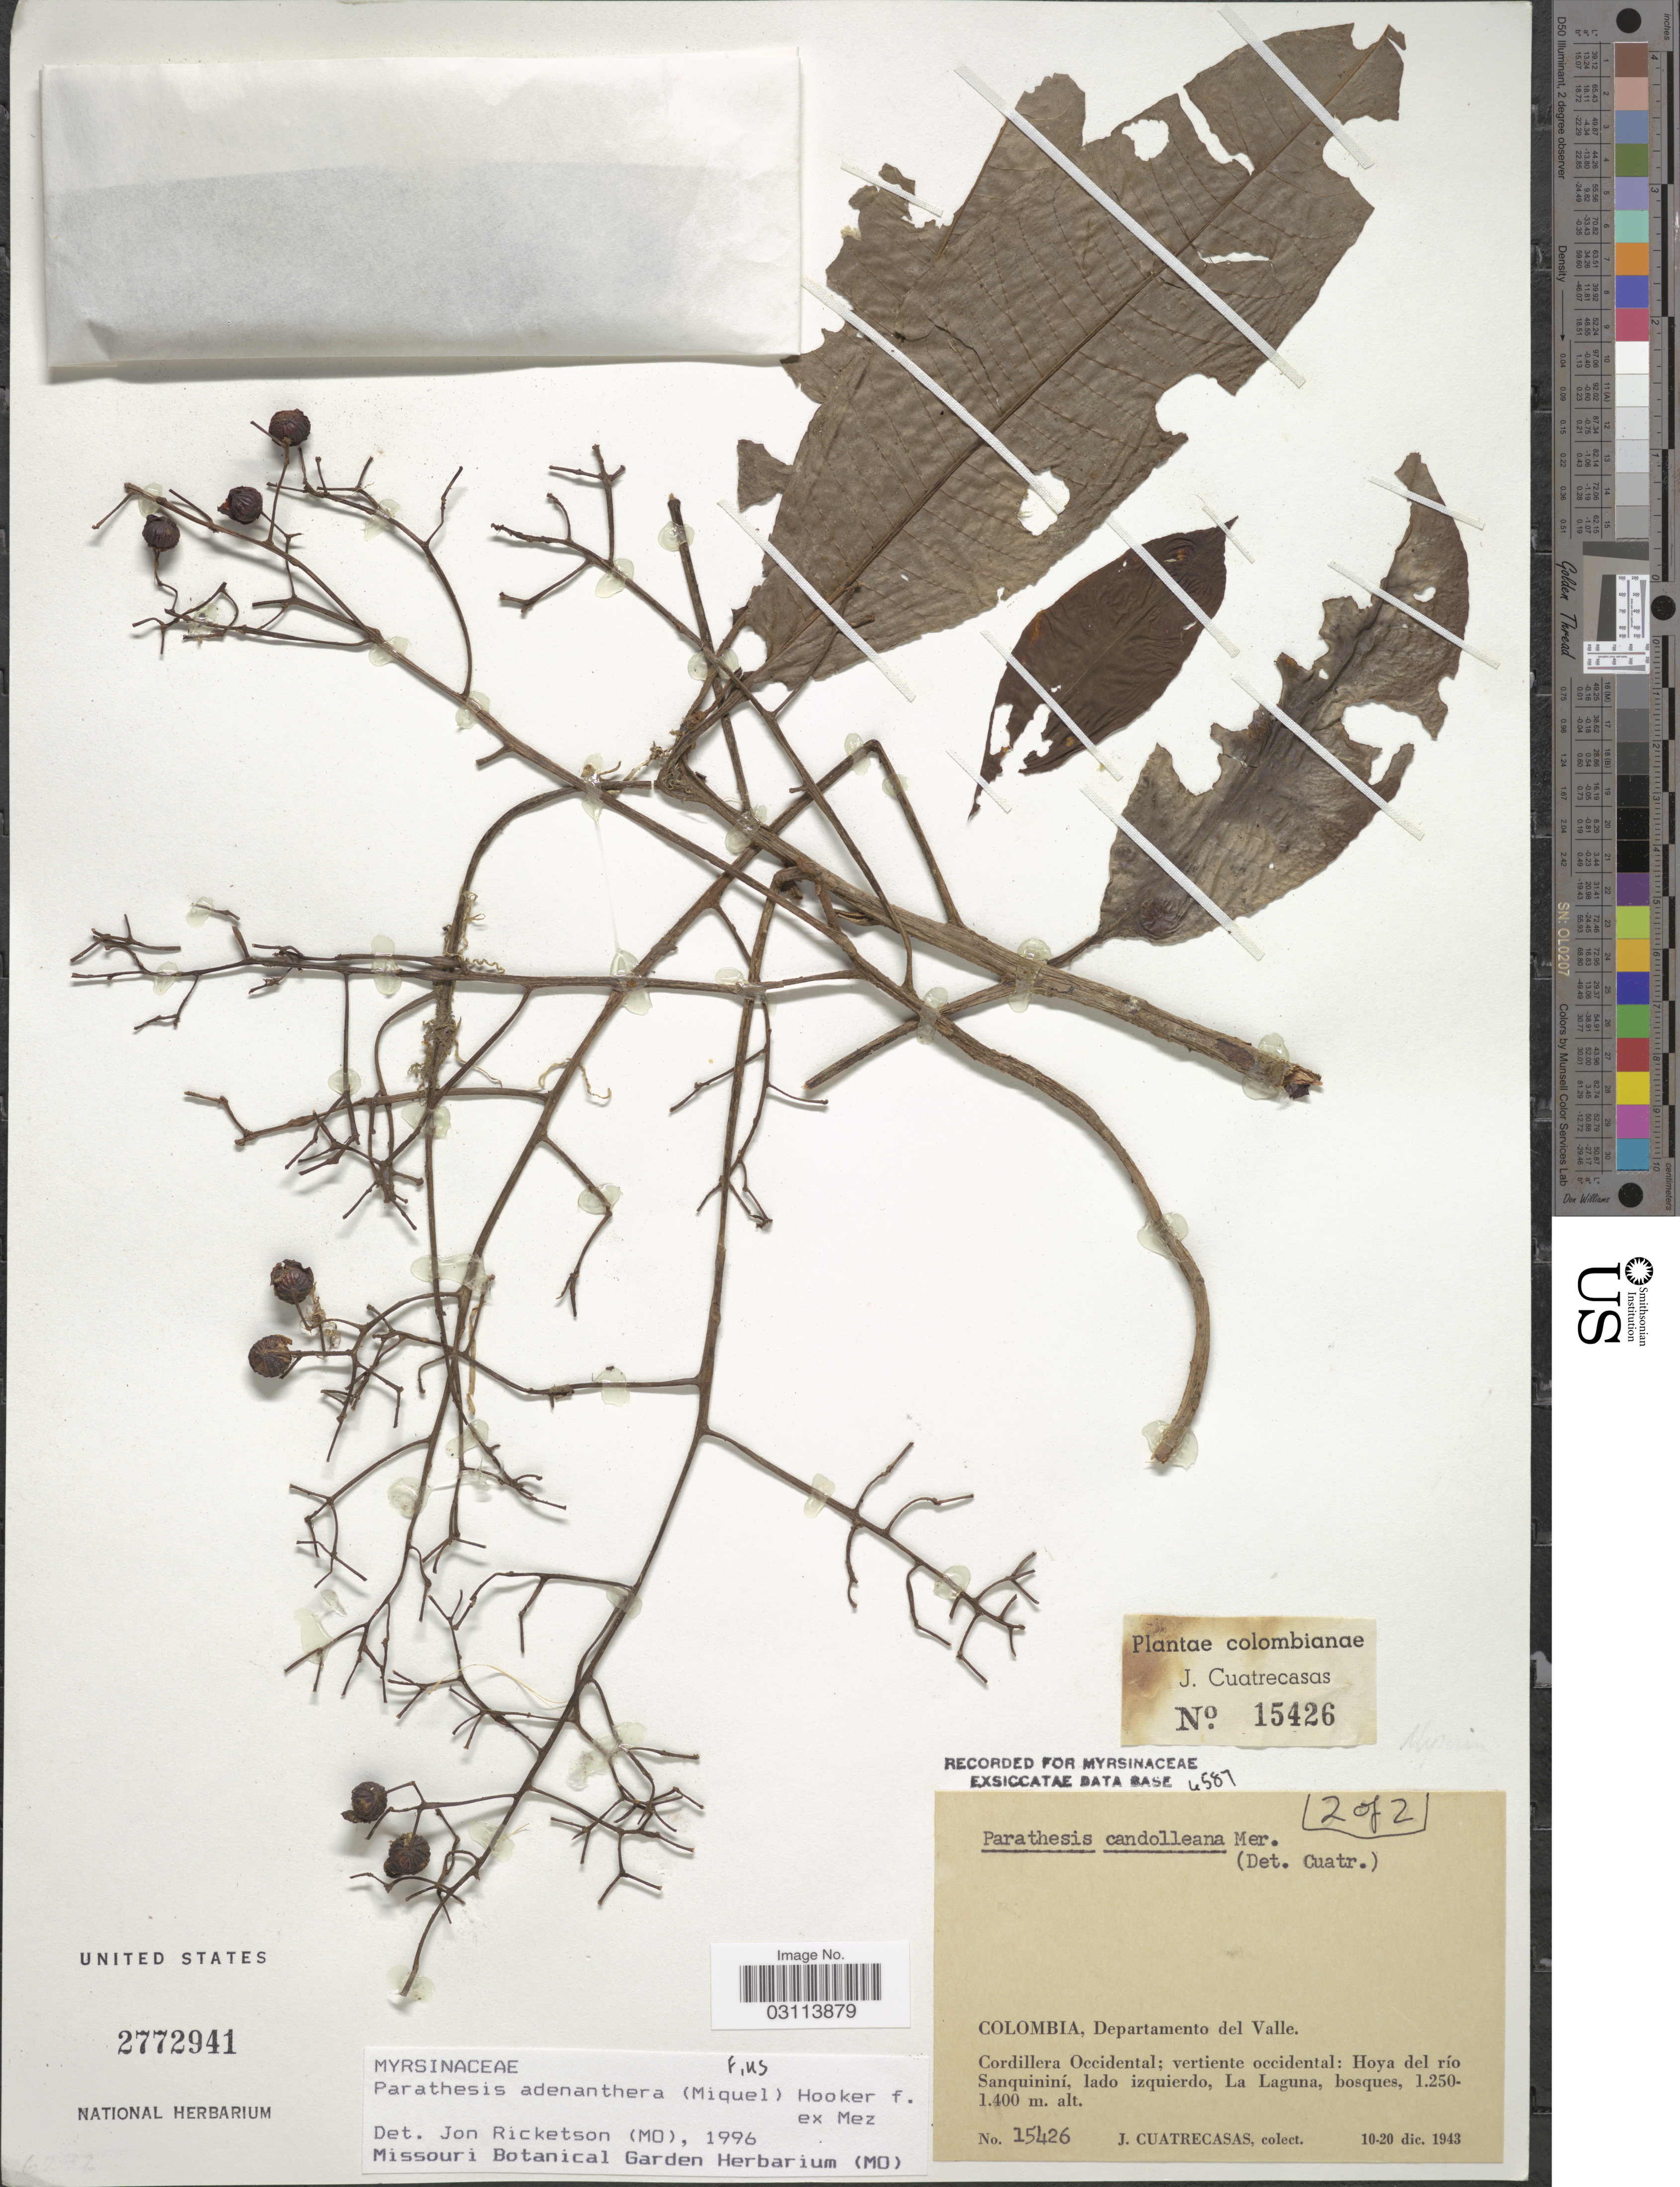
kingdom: Plantae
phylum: Tracheophyta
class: Magnoliopsida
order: Ericales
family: Primulaceae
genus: Parathesis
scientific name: Parathesis adenanthera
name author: (Miq.) Hook. f. ex Mez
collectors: J. Cuatrecasas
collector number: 15426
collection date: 1943-12-10/1943-12-20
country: Colombia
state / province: Valle del Cauca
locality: Departamento del Valle. Cordillera Occidental; veriente occidental: Hoya del río Sanquininí, lado izquierdo, La Laguna.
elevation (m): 1250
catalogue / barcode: US 2772941